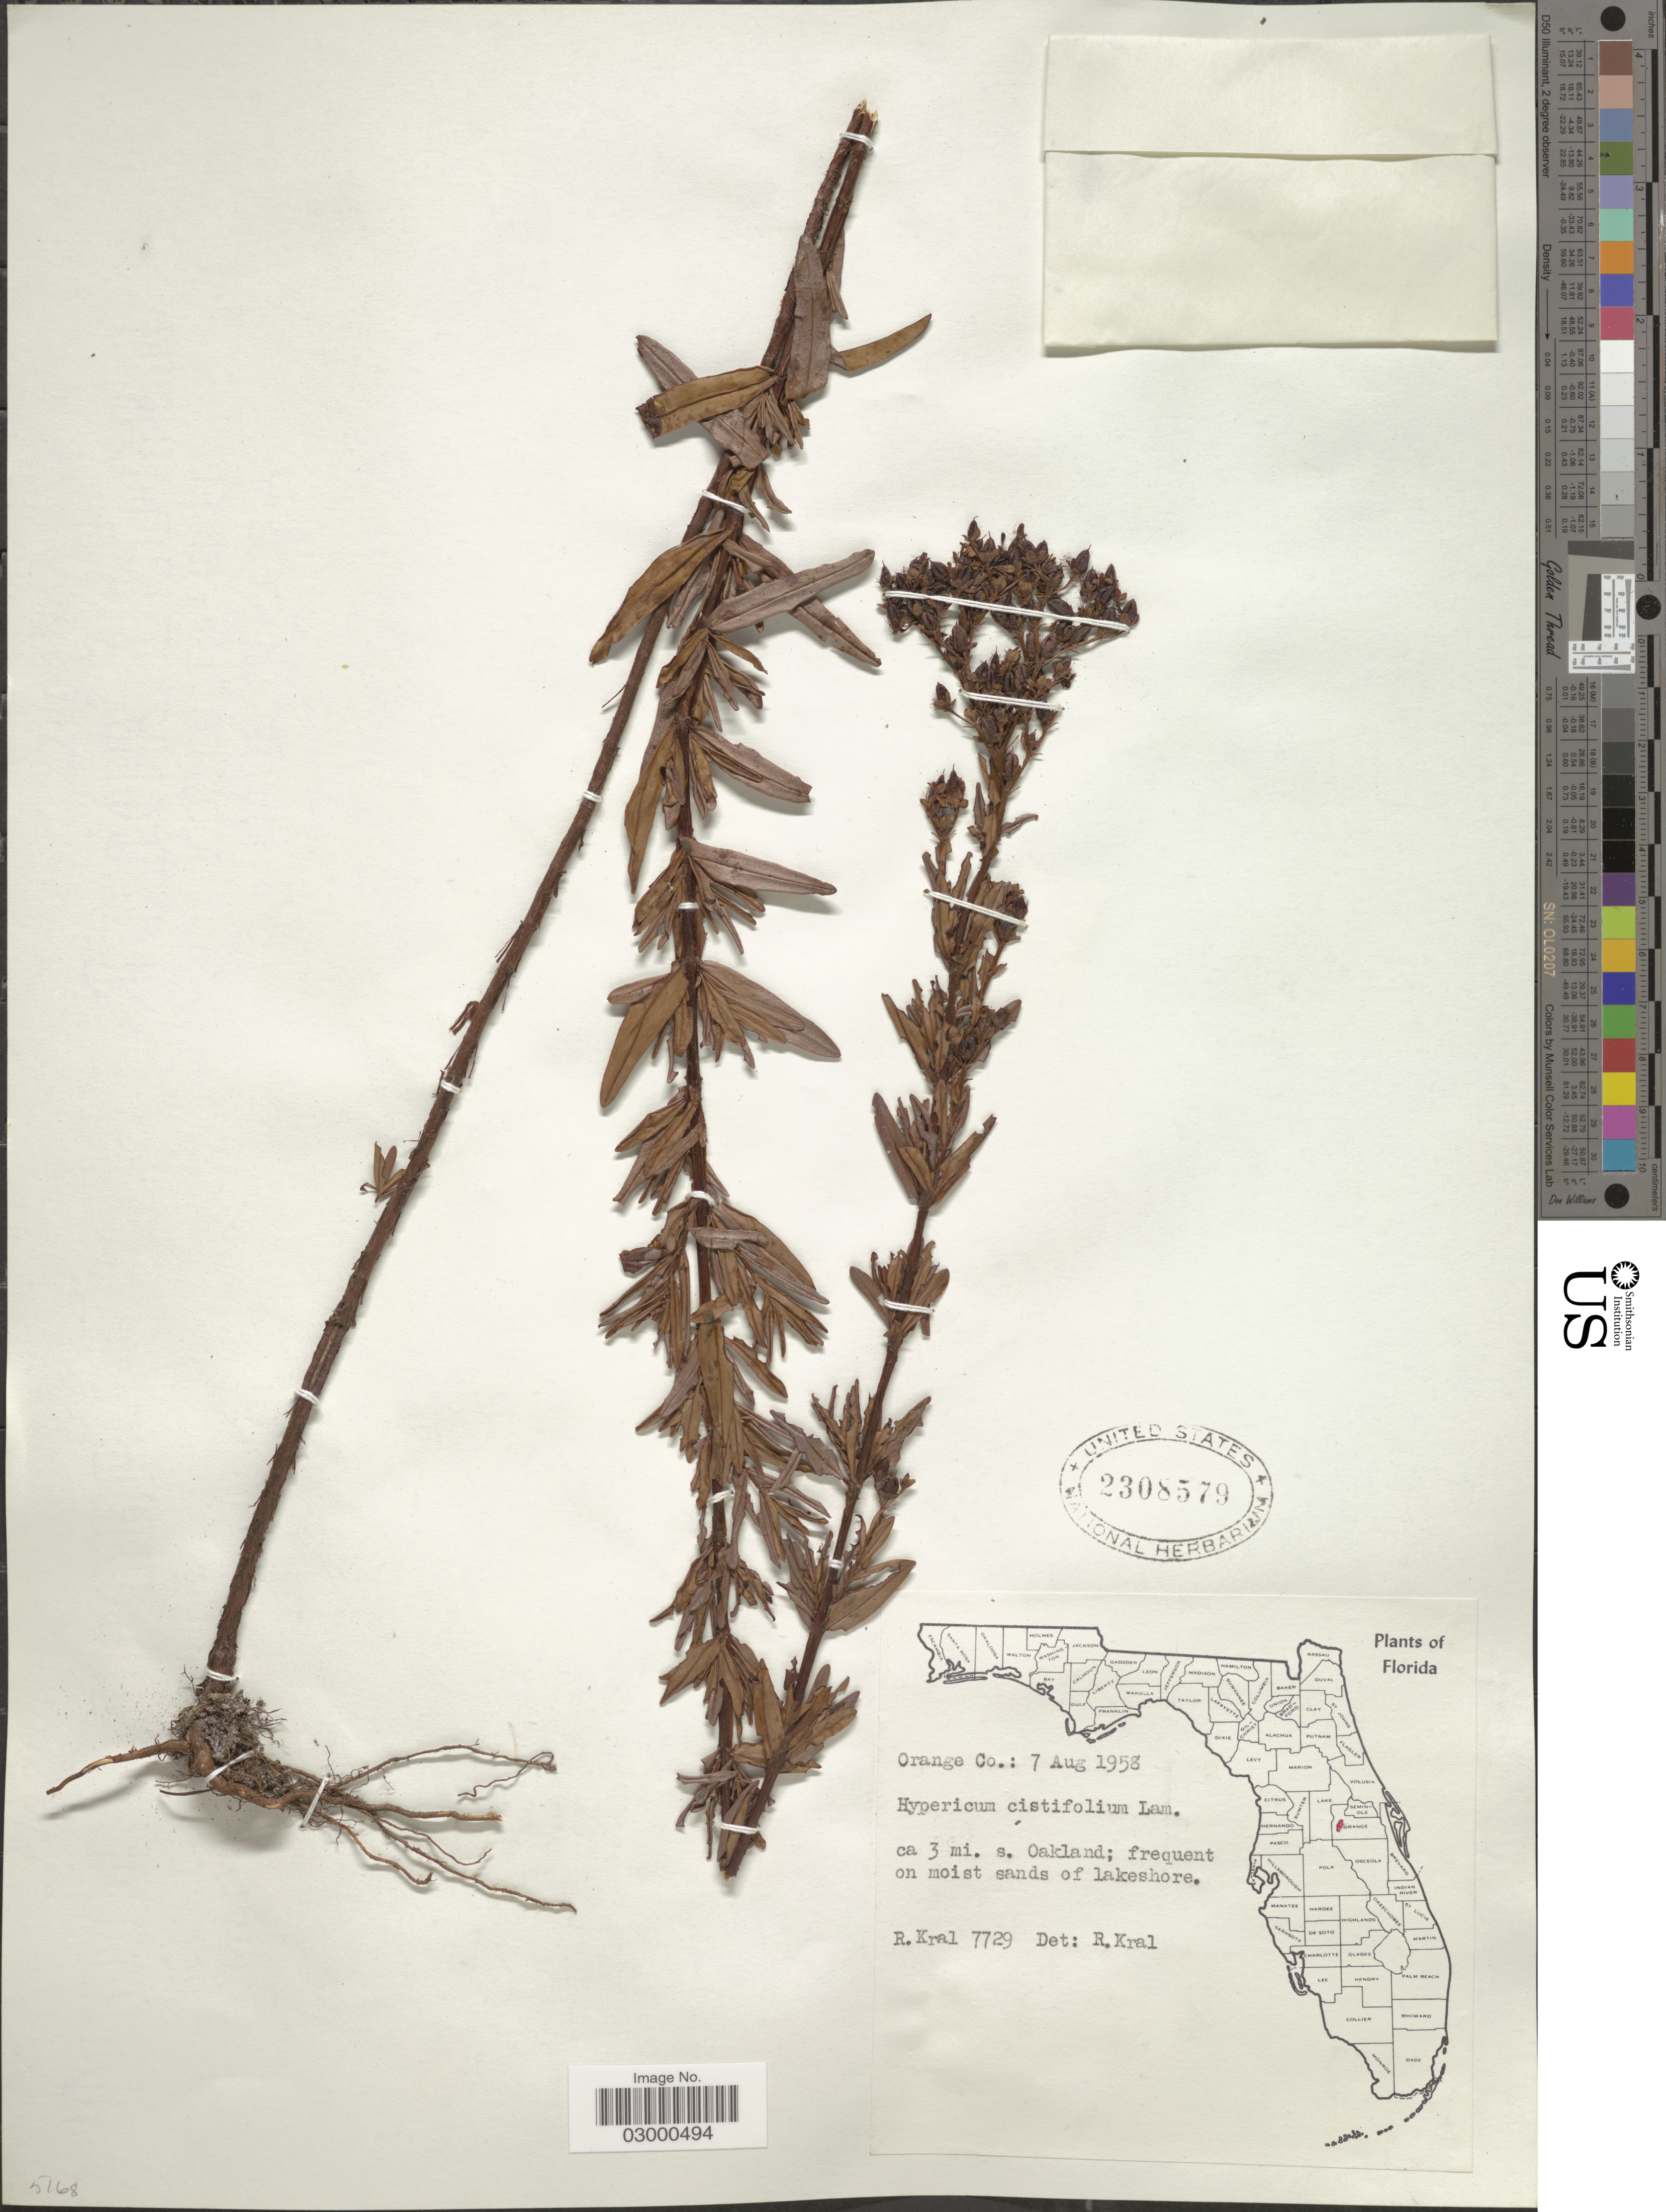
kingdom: Plantae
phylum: Tracheophyta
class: Magnoliopsida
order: Malpighiales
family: Hypericaceae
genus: Hypericum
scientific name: Hypericum cistifolium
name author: Lam.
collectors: R. Kral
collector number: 7729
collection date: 1958-08-07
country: United States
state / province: Florida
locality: Orange Co.: ca 3 mi. s. Oakland.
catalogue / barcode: US 2308579